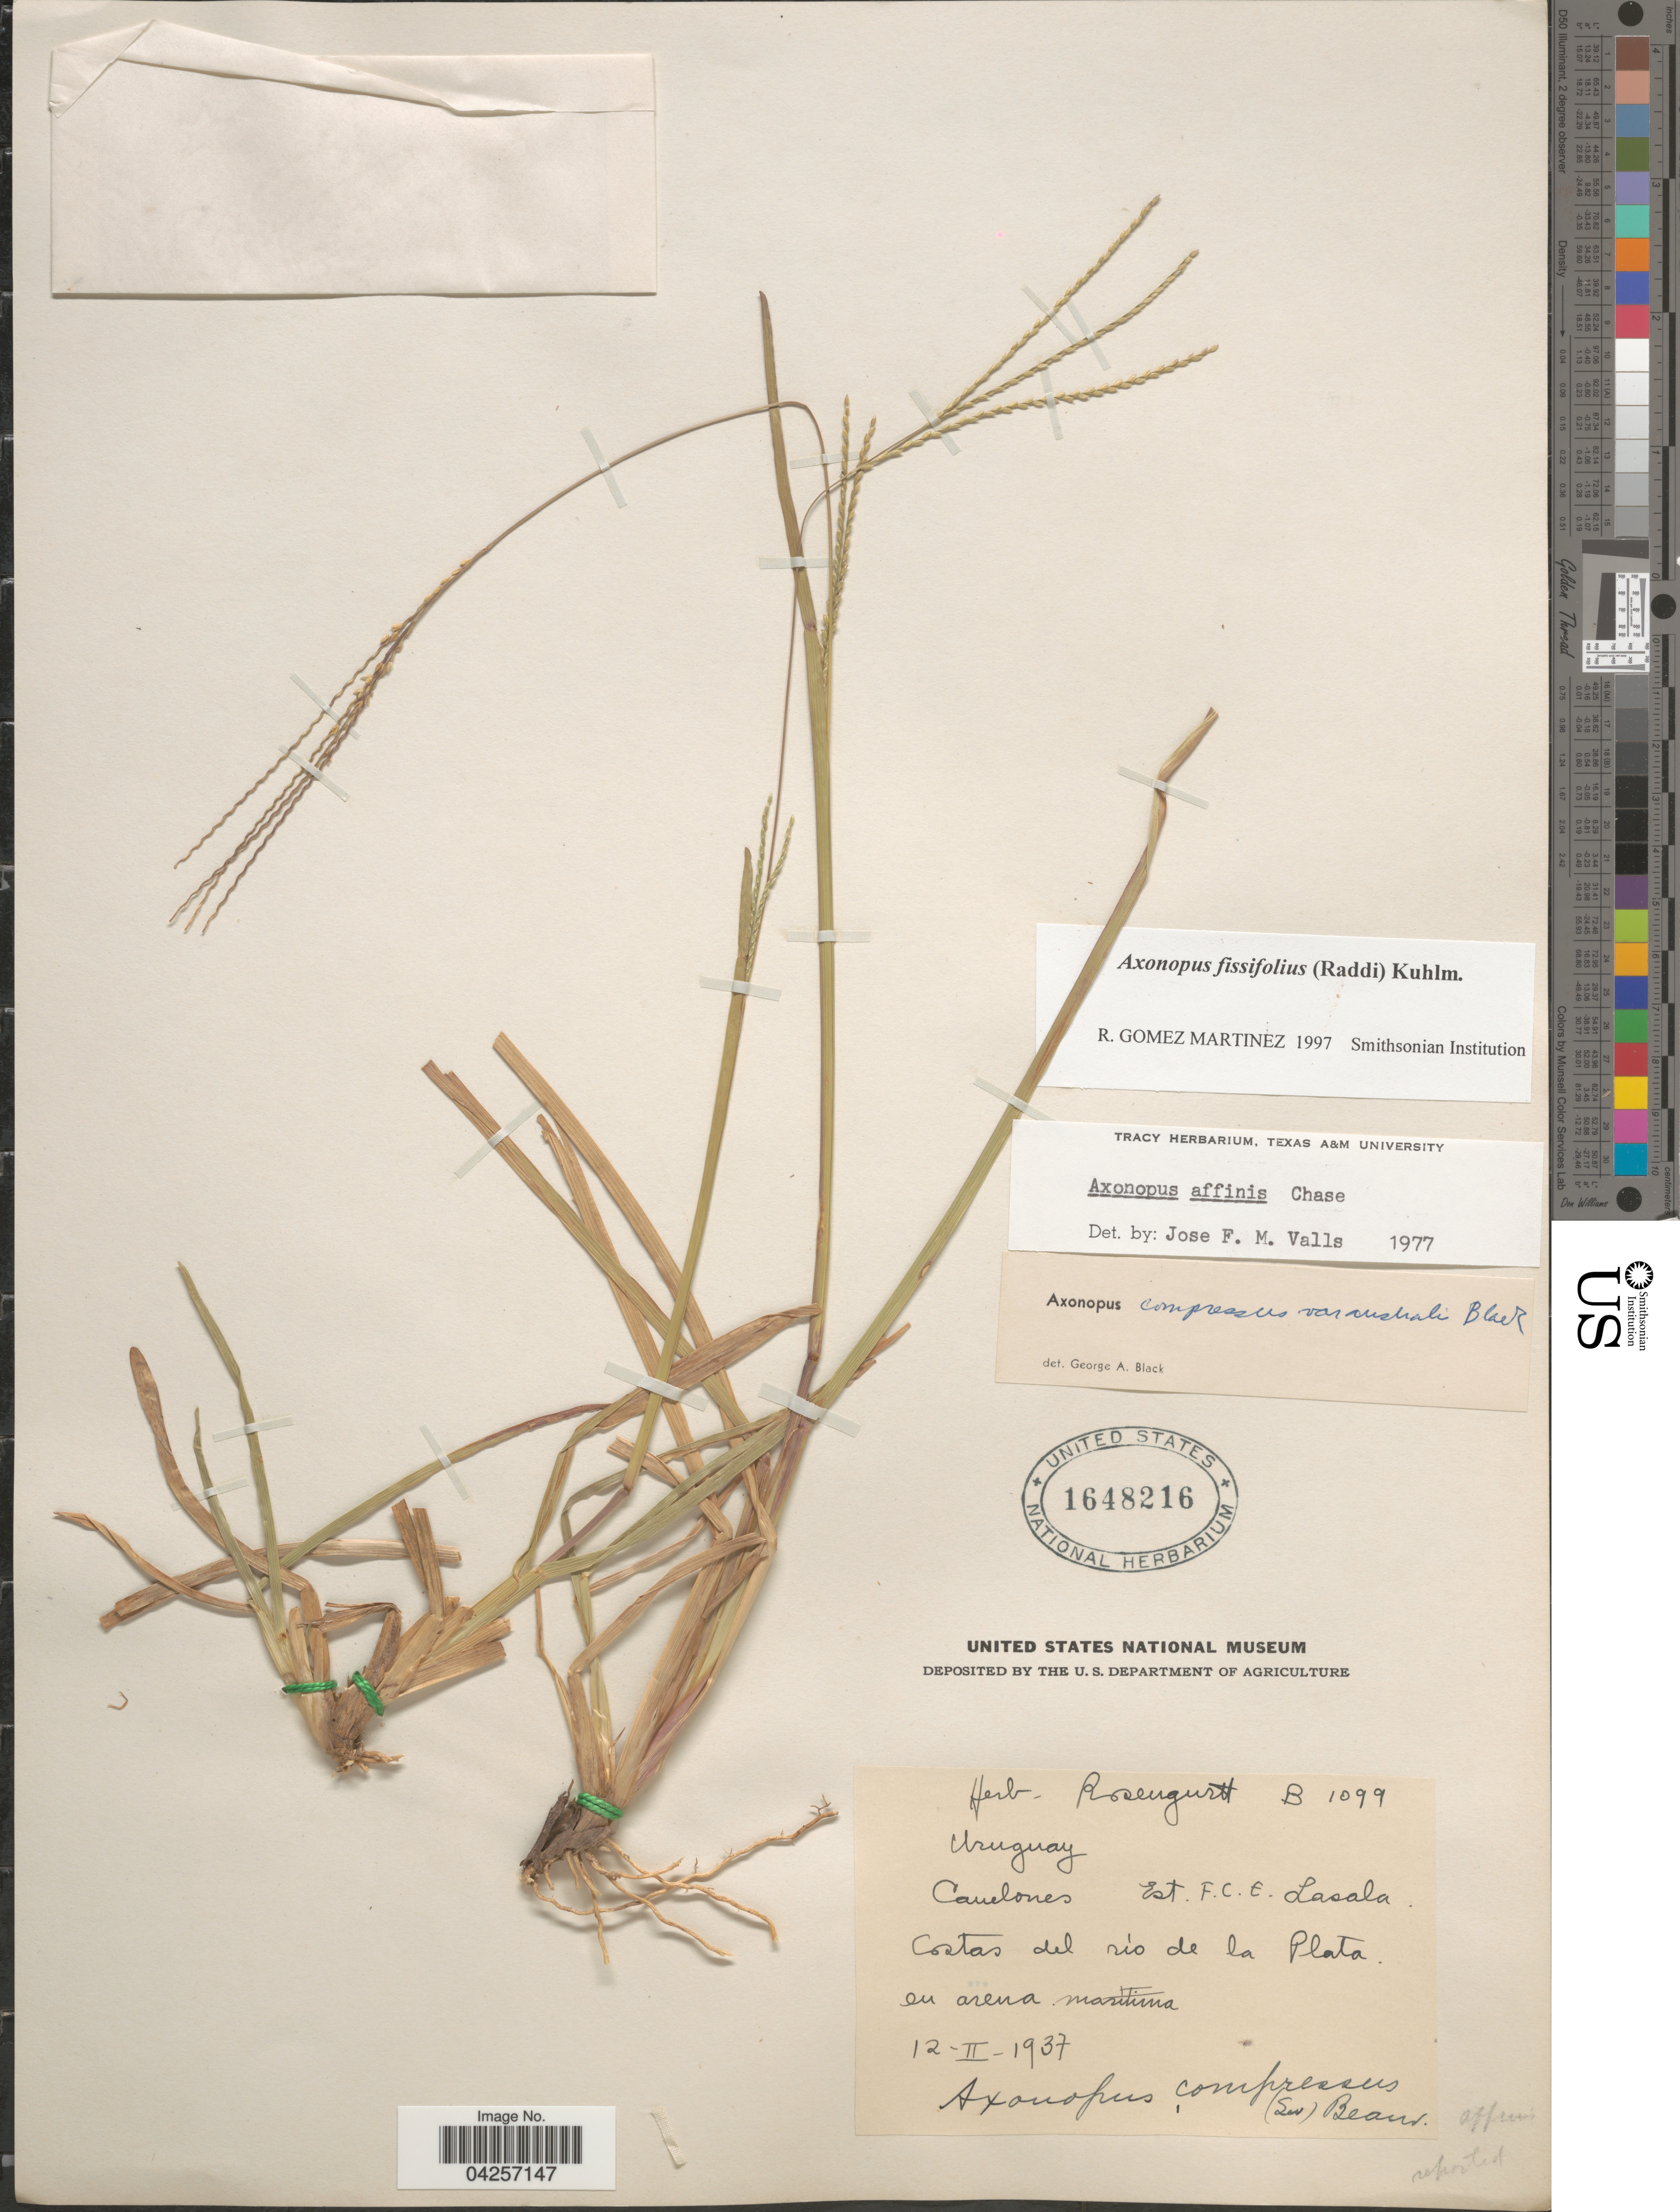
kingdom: Plantae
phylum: Tracheophyta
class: Liliopsida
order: Poales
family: Poaceae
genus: Axonopus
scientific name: Axonopus fissifolius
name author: (Raddi) Kuhlm.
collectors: ex herb. Rosengurtt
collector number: B1099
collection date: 1937-02-12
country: Uruguay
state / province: Canelones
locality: Est. F.C.E. Lasala. Costas del río de la Plata en arena maritima.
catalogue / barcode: US 1648216